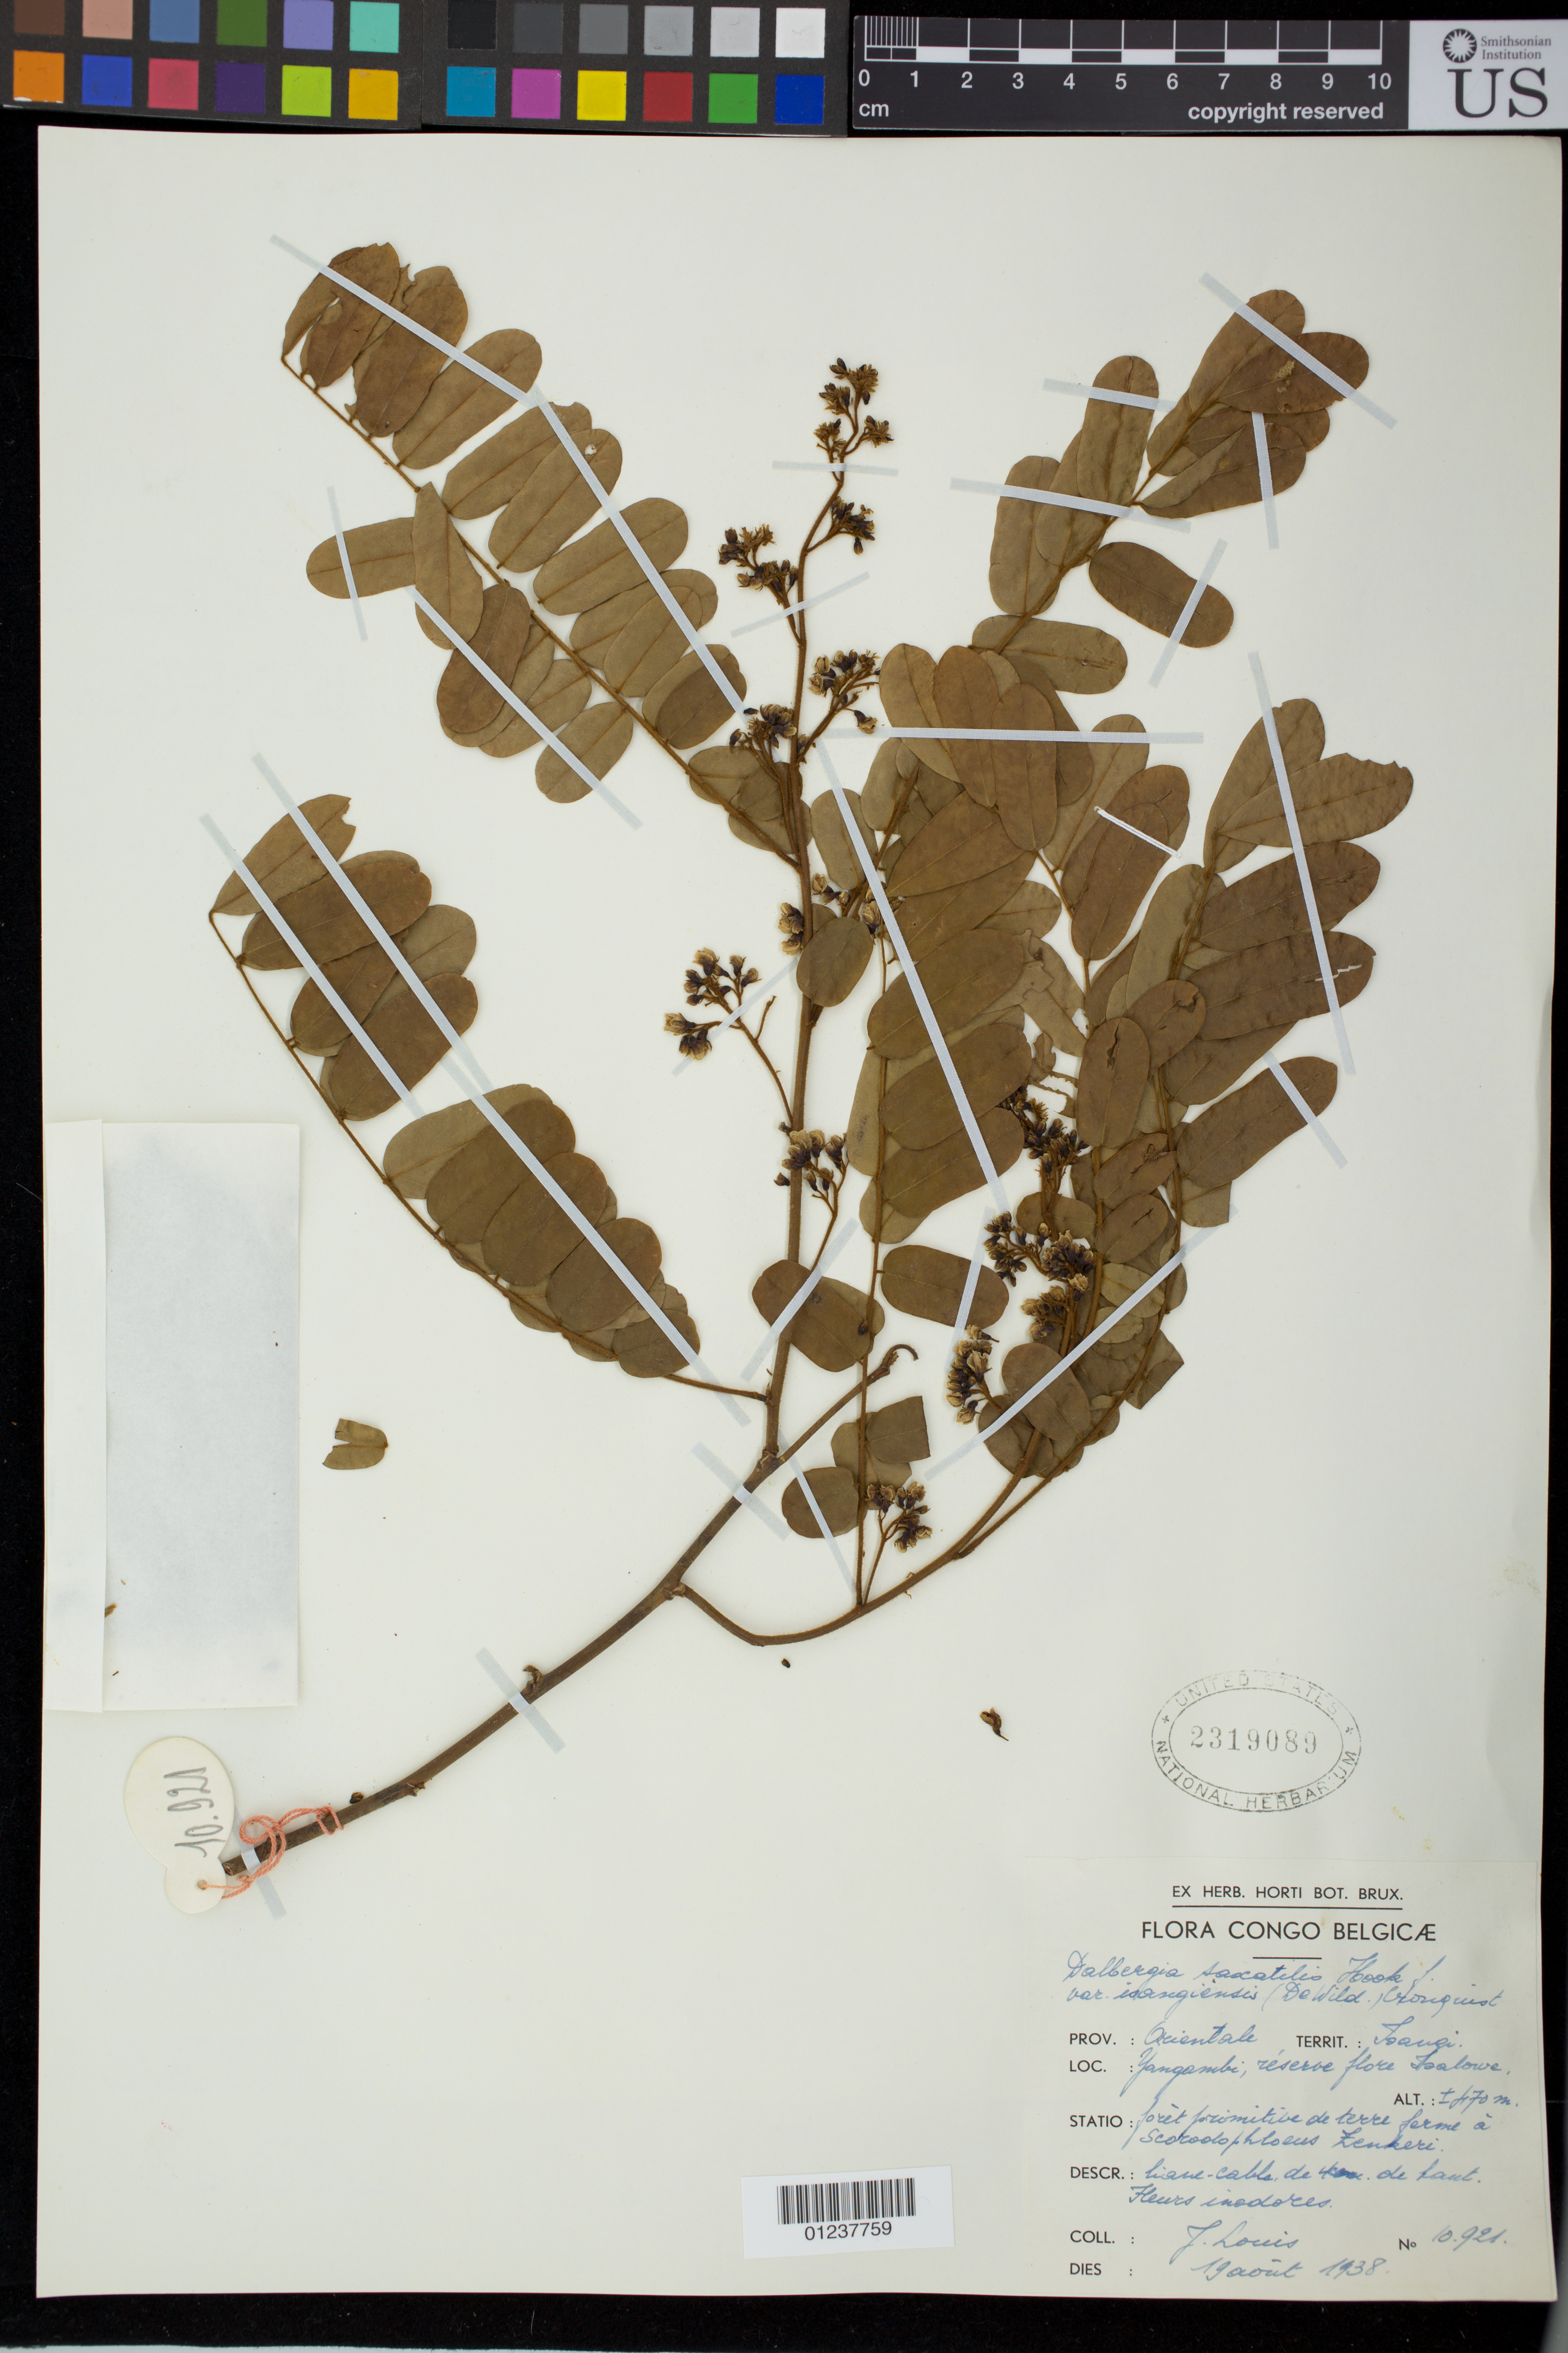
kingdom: Plantae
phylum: Tracheophyta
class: Magnoliopsida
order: Fabales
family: Fabaceae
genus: Dalbergia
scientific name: Dalbergia saxatilis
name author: Hook. f.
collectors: F. Louis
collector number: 10921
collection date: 1921-08-19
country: Congo, Democratic Republic of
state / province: Tshopo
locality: Yangombi [INTERPRETTED: Yangambi], Isangi Territory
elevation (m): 70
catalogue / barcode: US 2319089